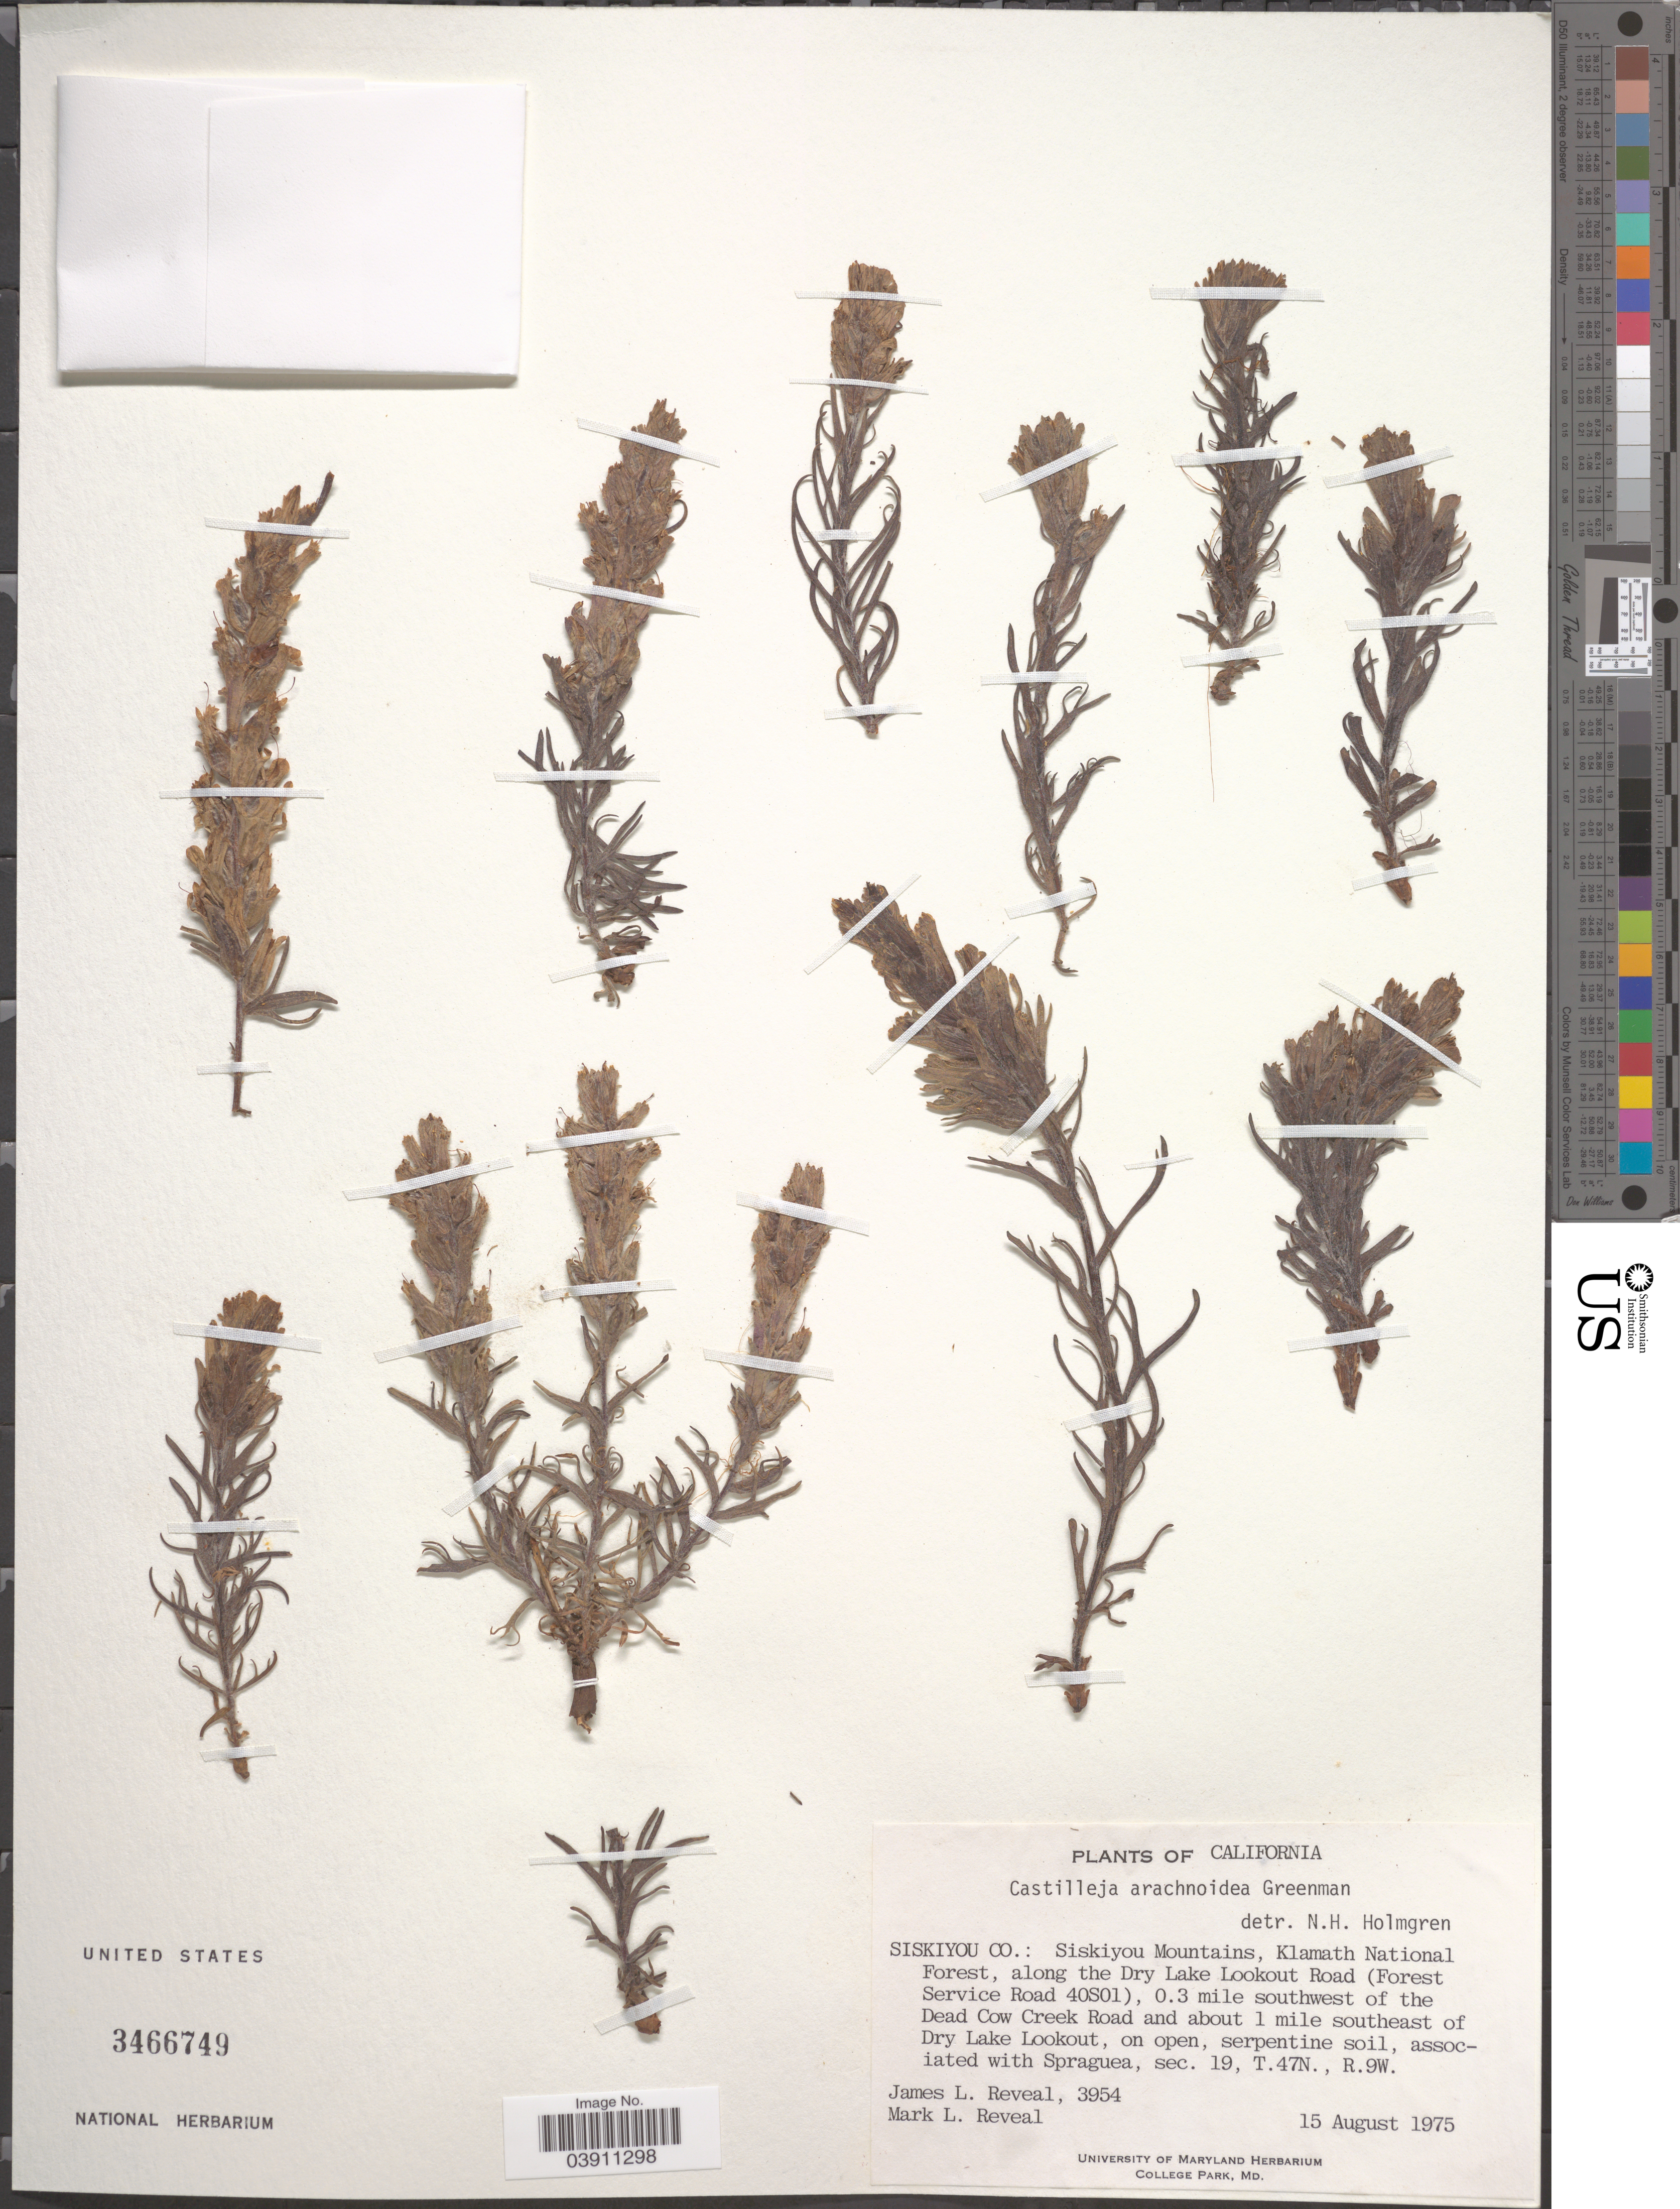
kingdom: Plantae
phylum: Tracheophyta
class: Magnoliopsida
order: Lamiales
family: Orobanchaceae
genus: Castilleja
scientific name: Castilleja arachnoidea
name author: Greenm.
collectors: J. L. Reveal & M. L. Reveal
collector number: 3954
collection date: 1975-08-15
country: United States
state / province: California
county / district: Siskiyou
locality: Siskiyou Co.: Siskiyou Mountains, Klamath National Forest, along the Dry Lake Lookout Road (Forest Service Road 40S01), 0.3 mile southwest of the Dead Cow Creek Road and about 1 mile southeast of Dry Lake Lookout, on open, serpentine soil, associated with Spraguea, sec. 19, T. 47N., R9W.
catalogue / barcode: US 3466749